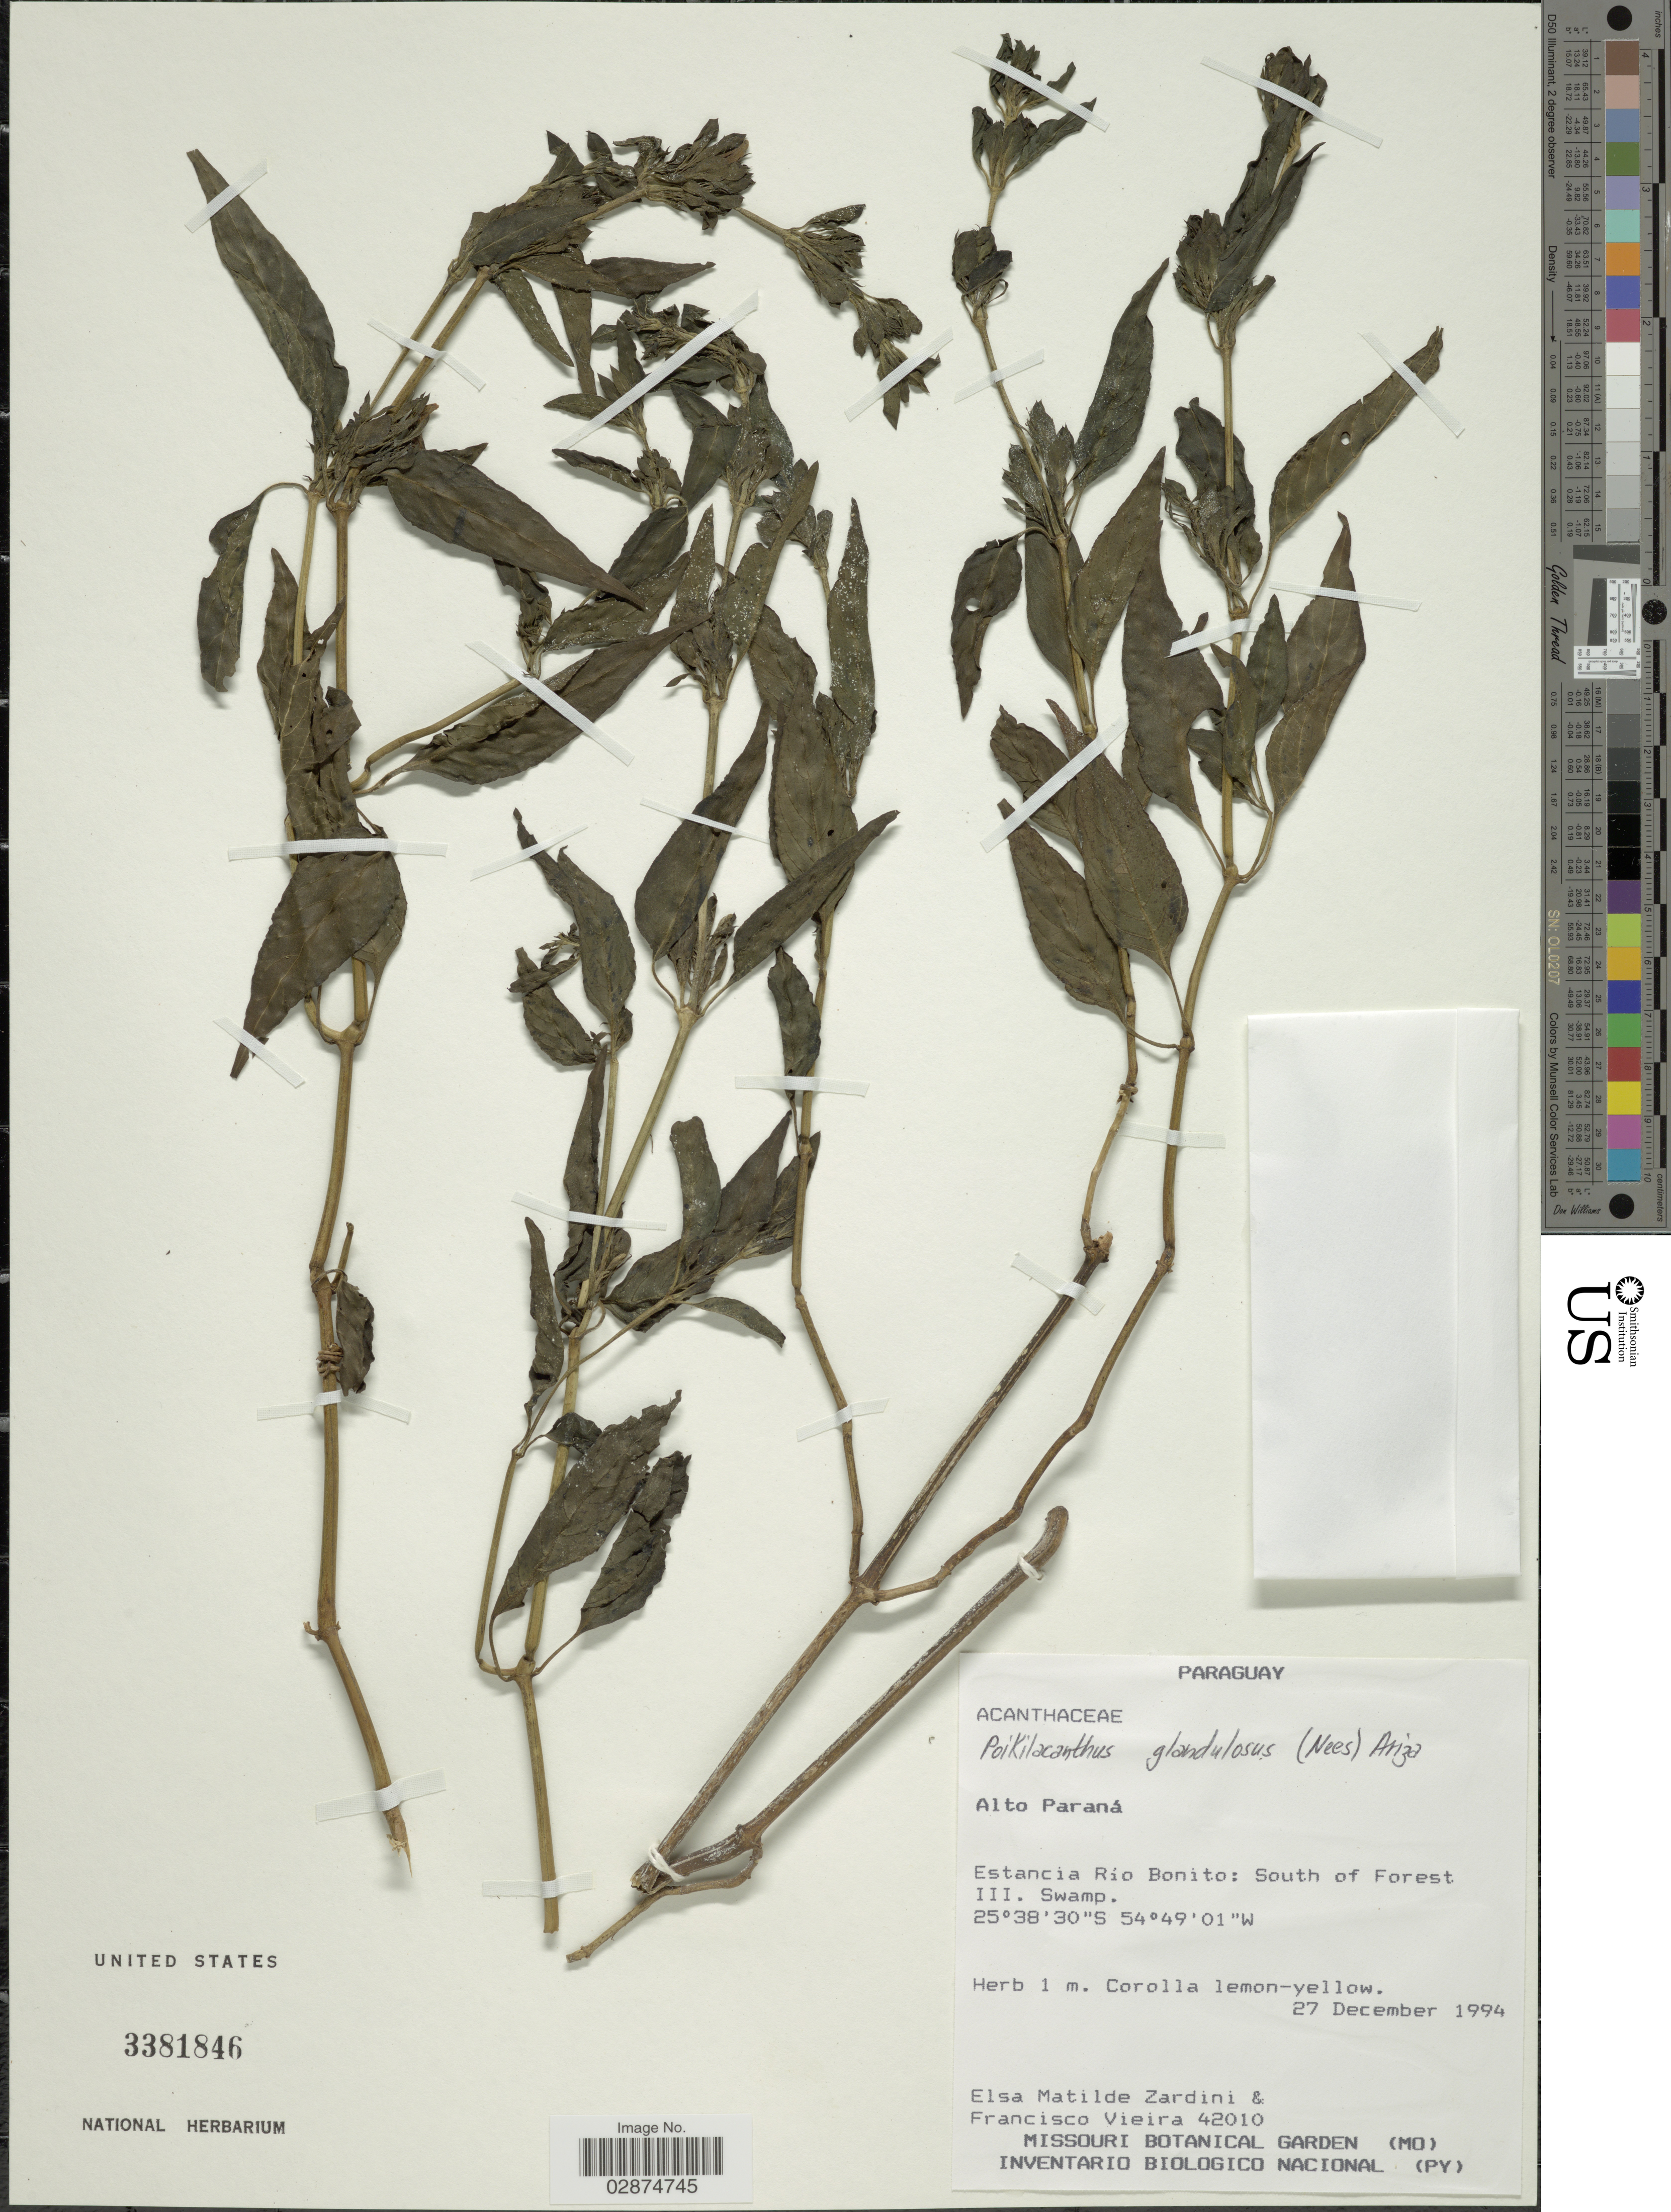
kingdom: Plantae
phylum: Tracheophyta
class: Magnoliopsida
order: Lamiales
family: Acanthaceae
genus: Poikilacanthus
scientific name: Poikilacanthus glandulosus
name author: (Nees) Ariza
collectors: E. M. Zardini & F. Vieira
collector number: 42010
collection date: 1994-12-27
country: Paraguay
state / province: Alto Parana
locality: Estancia Río Bonito: South of Forest III. Swamp.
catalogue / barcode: US 3381846